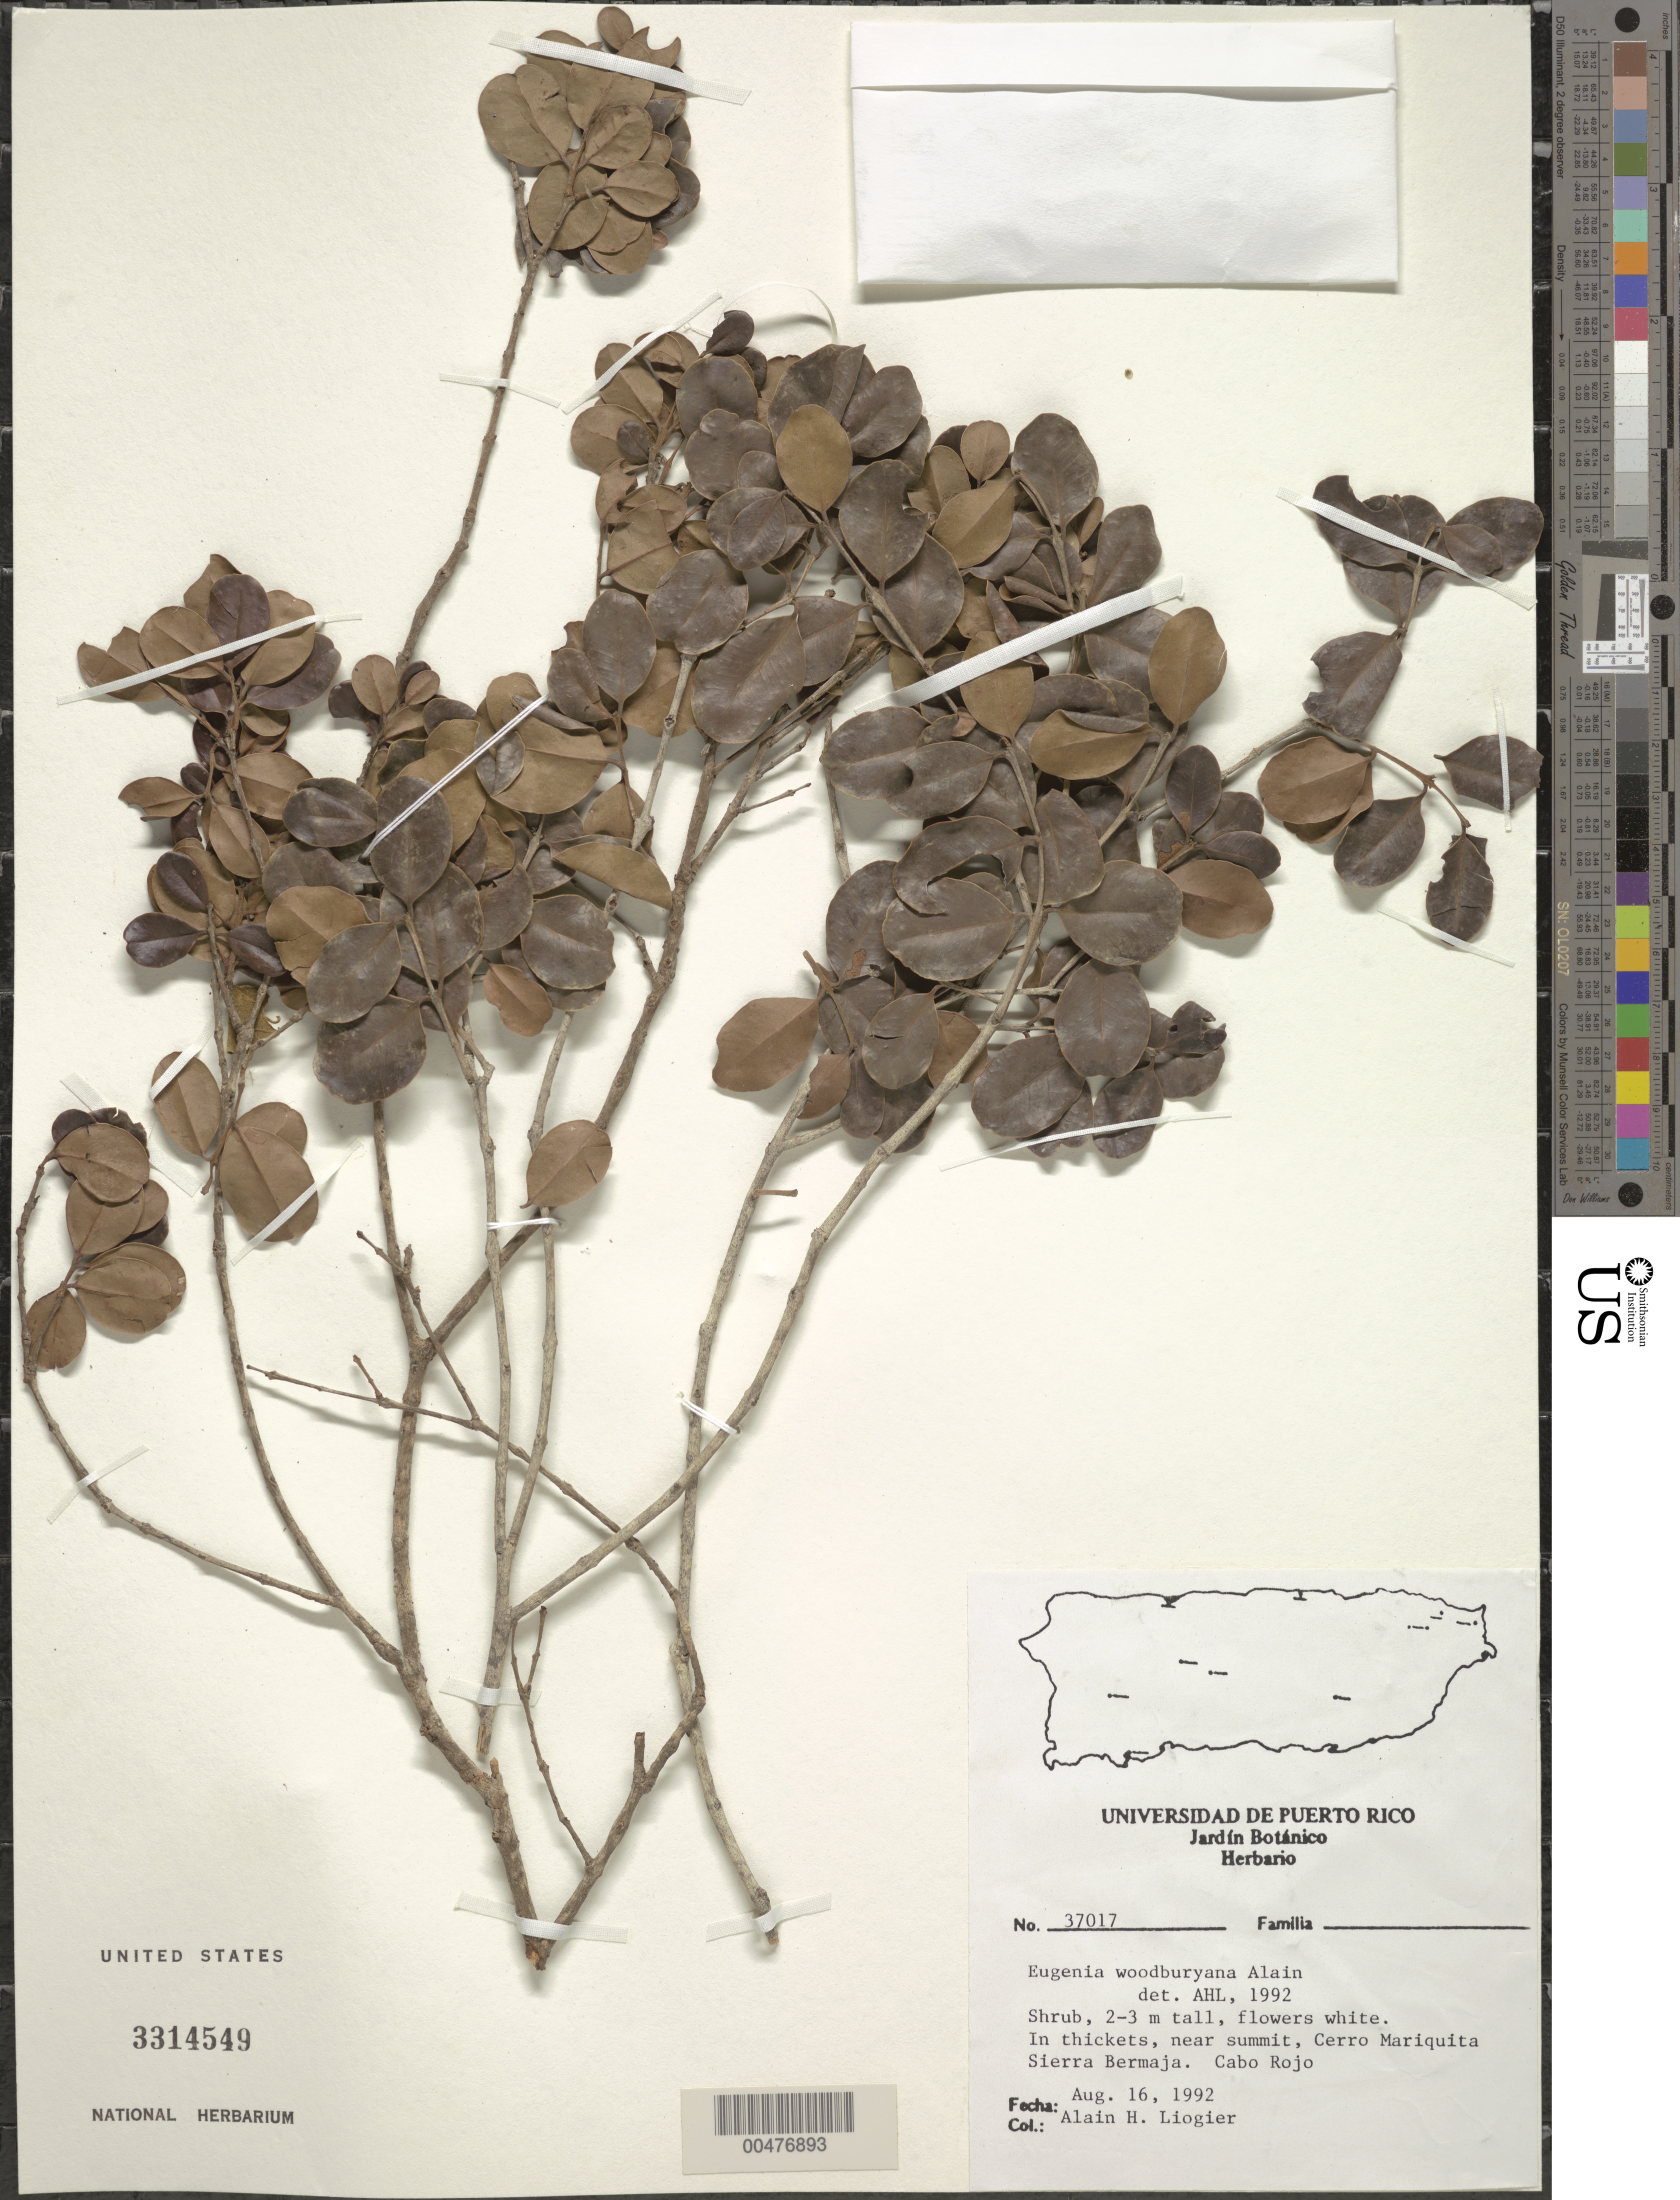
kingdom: Plantae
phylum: Tracheophyta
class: Magnoliopsida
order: Myrtales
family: Myrtaceae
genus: Eugenia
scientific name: Eugenia woodburyana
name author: Alain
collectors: A. H. Liogier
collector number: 37017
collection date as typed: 16 Aug 1992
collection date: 1992-08-16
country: Puerto Rico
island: Greater Antilles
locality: Cabo Rojo: Cerro Mariquita, Sierra Bermaja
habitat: In thickets near summit.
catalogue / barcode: US 3314549